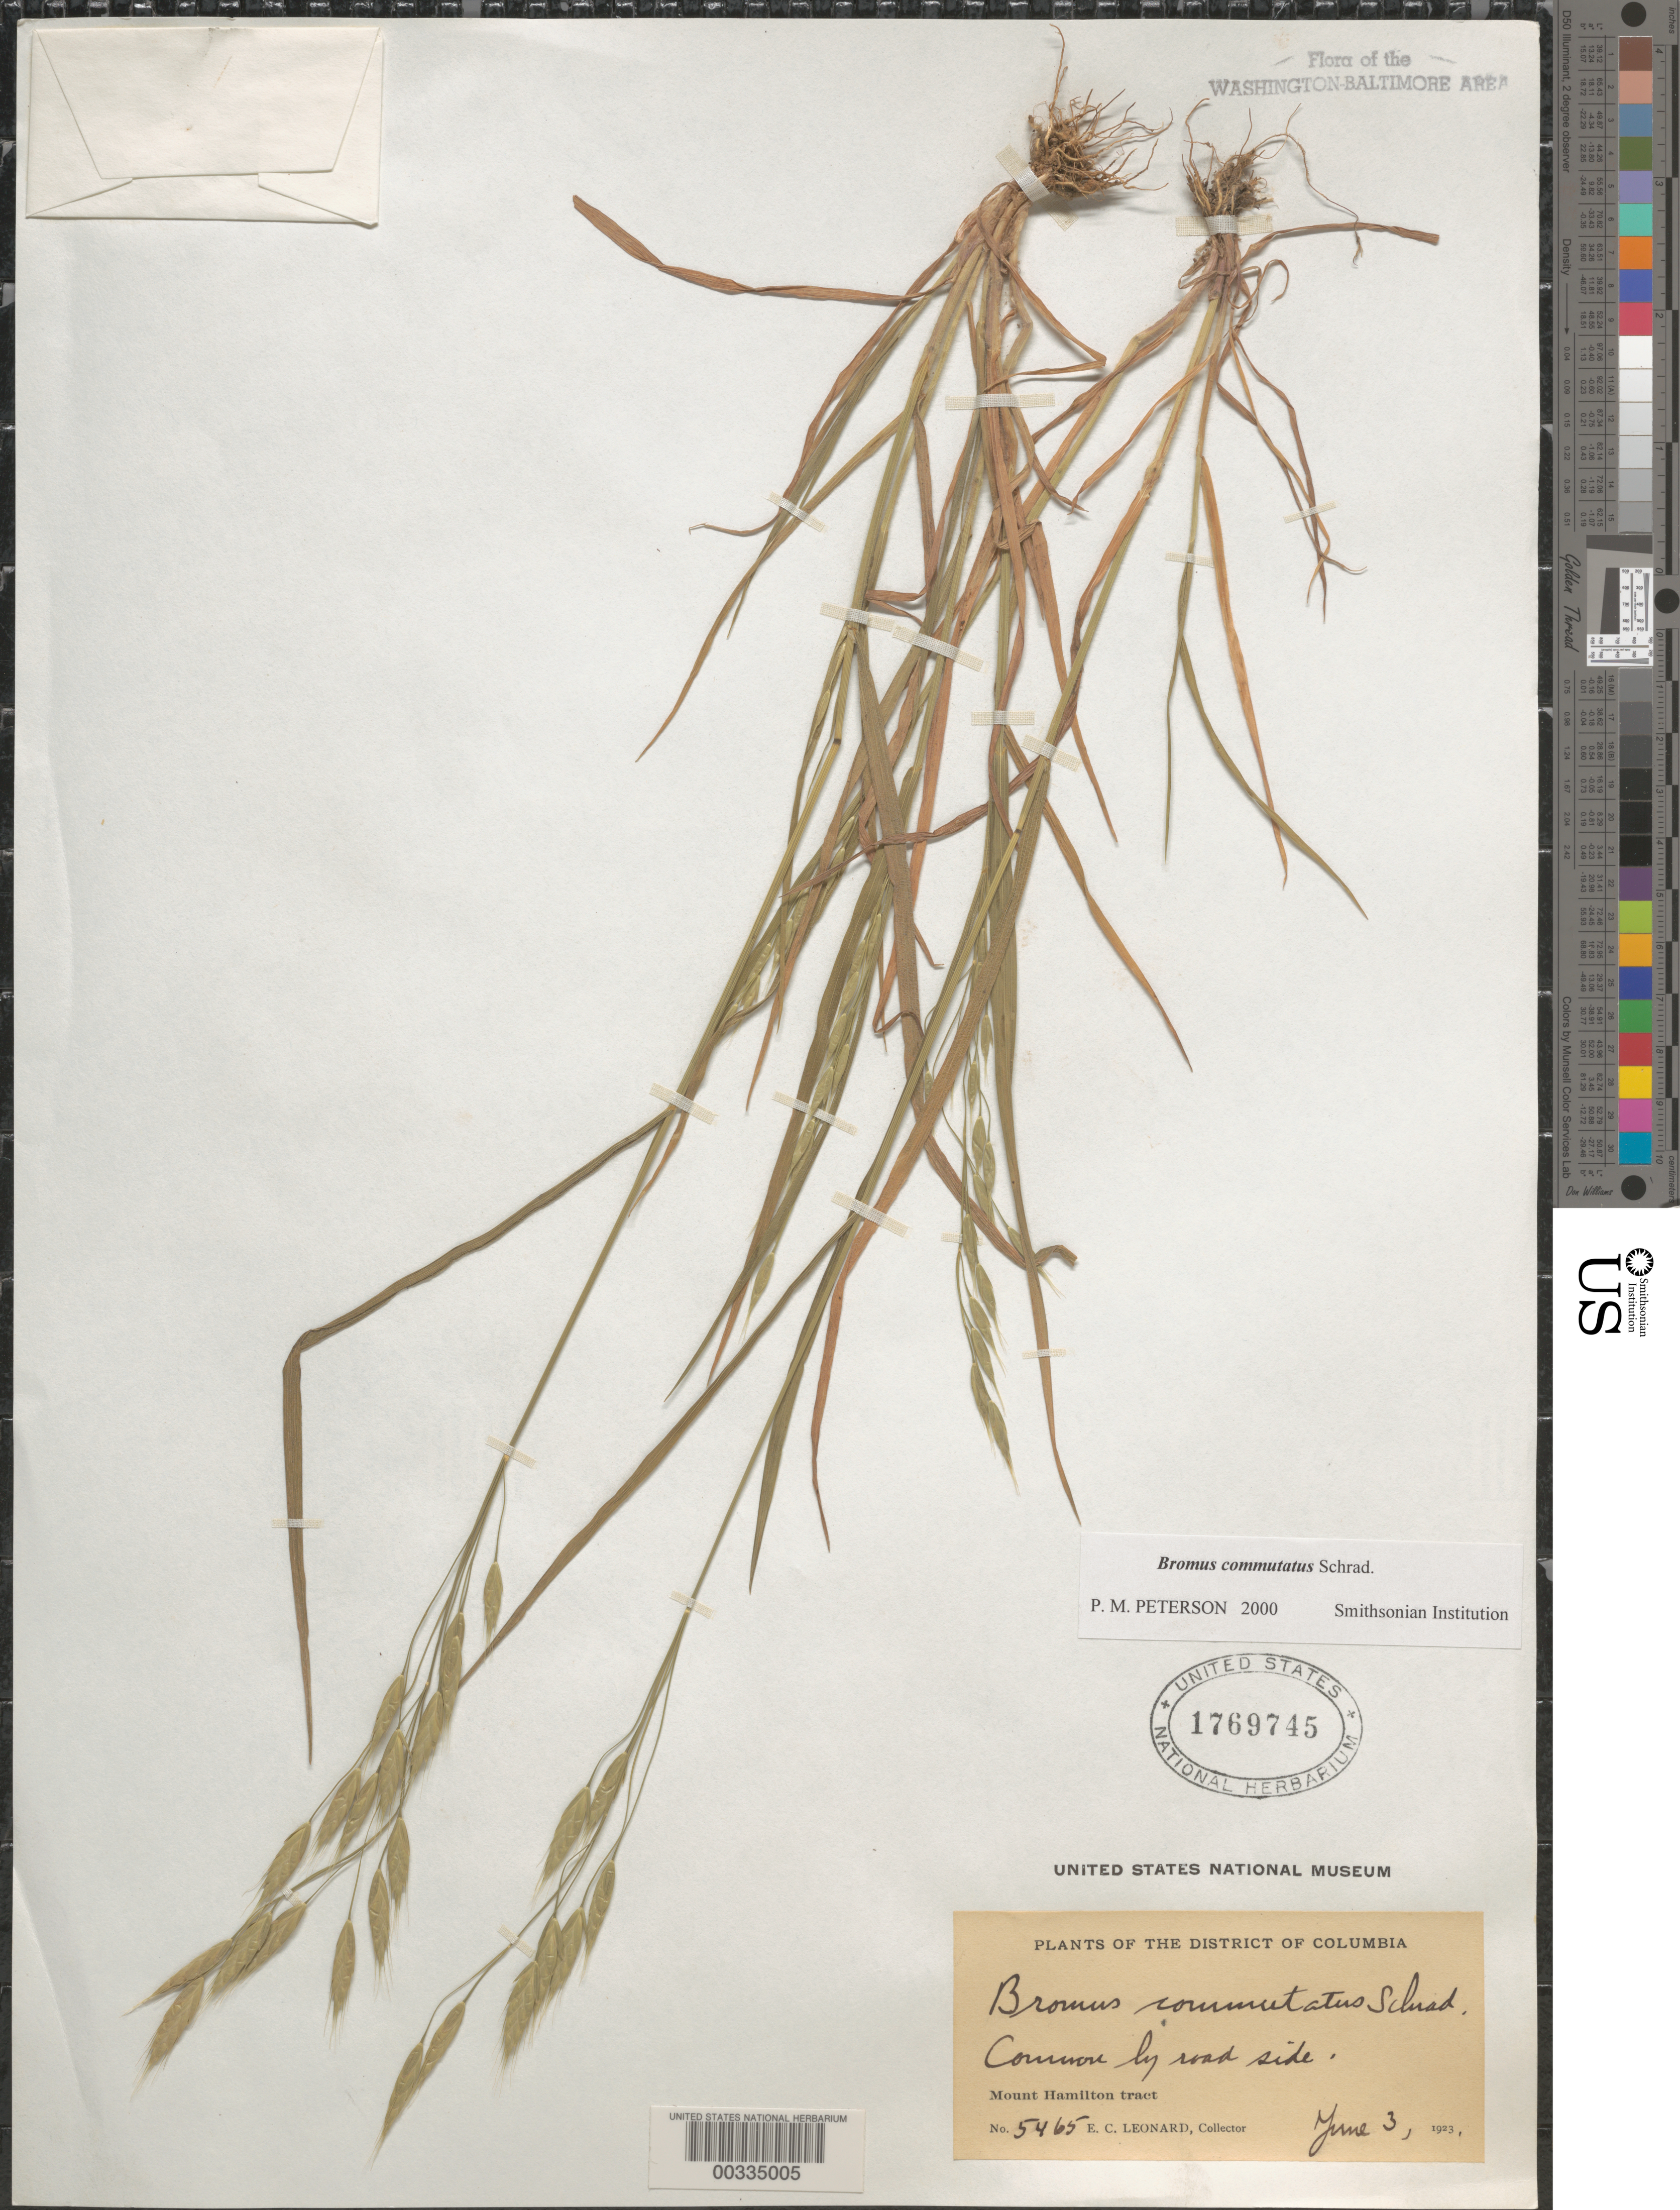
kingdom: Plantae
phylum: Tracheophyta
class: Liliopsida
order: Poales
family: Poaceae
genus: Bromus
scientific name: Bromus commutatus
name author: Schrad.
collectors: E. C. Leonard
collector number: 5465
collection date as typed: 03 Jun 1923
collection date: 1923-06-03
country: United States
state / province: District of Columbia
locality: Mount Hamilton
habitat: By road side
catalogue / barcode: US 1769745